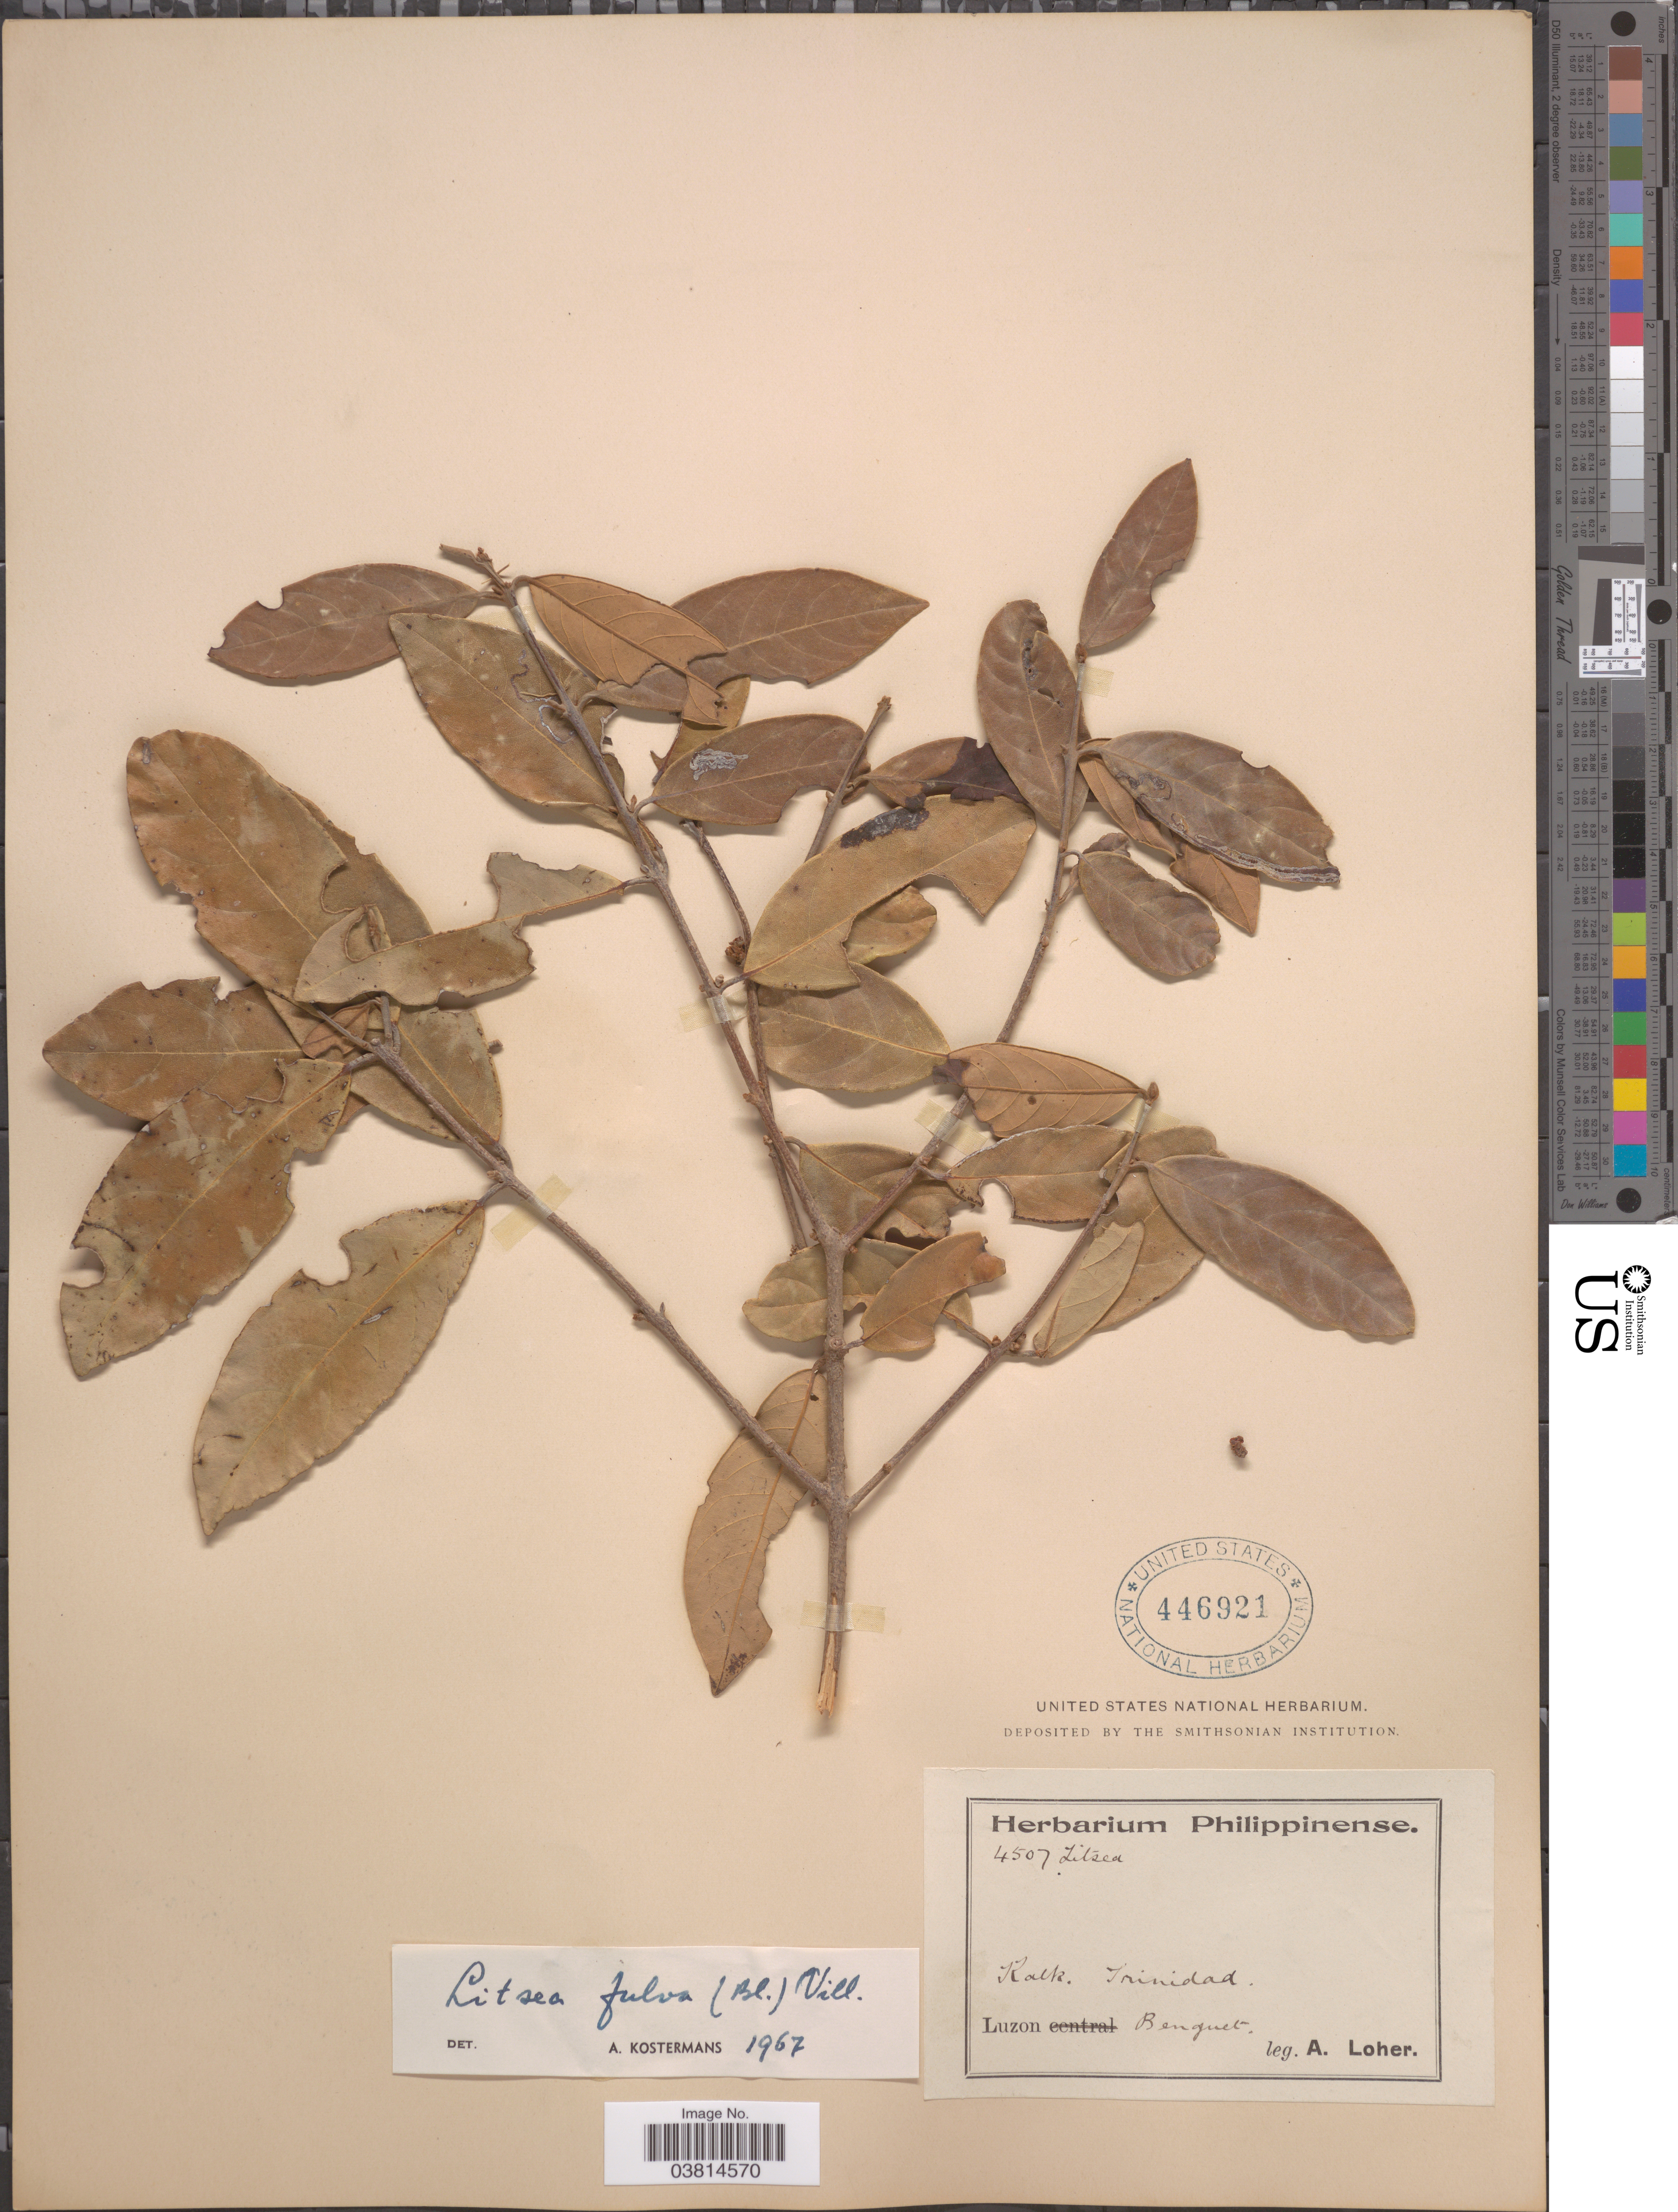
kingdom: Plantae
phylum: Tracheophyta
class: Magnoliopsida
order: Laurales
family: Lauraceae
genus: Litsea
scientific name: Litsea fulva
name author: (Blume) Fern.-Vill.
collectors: A. Loher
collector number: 4507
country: Philippines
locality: Kalk. Trinidad. Luzon. Benguet.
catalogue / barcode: US 446921